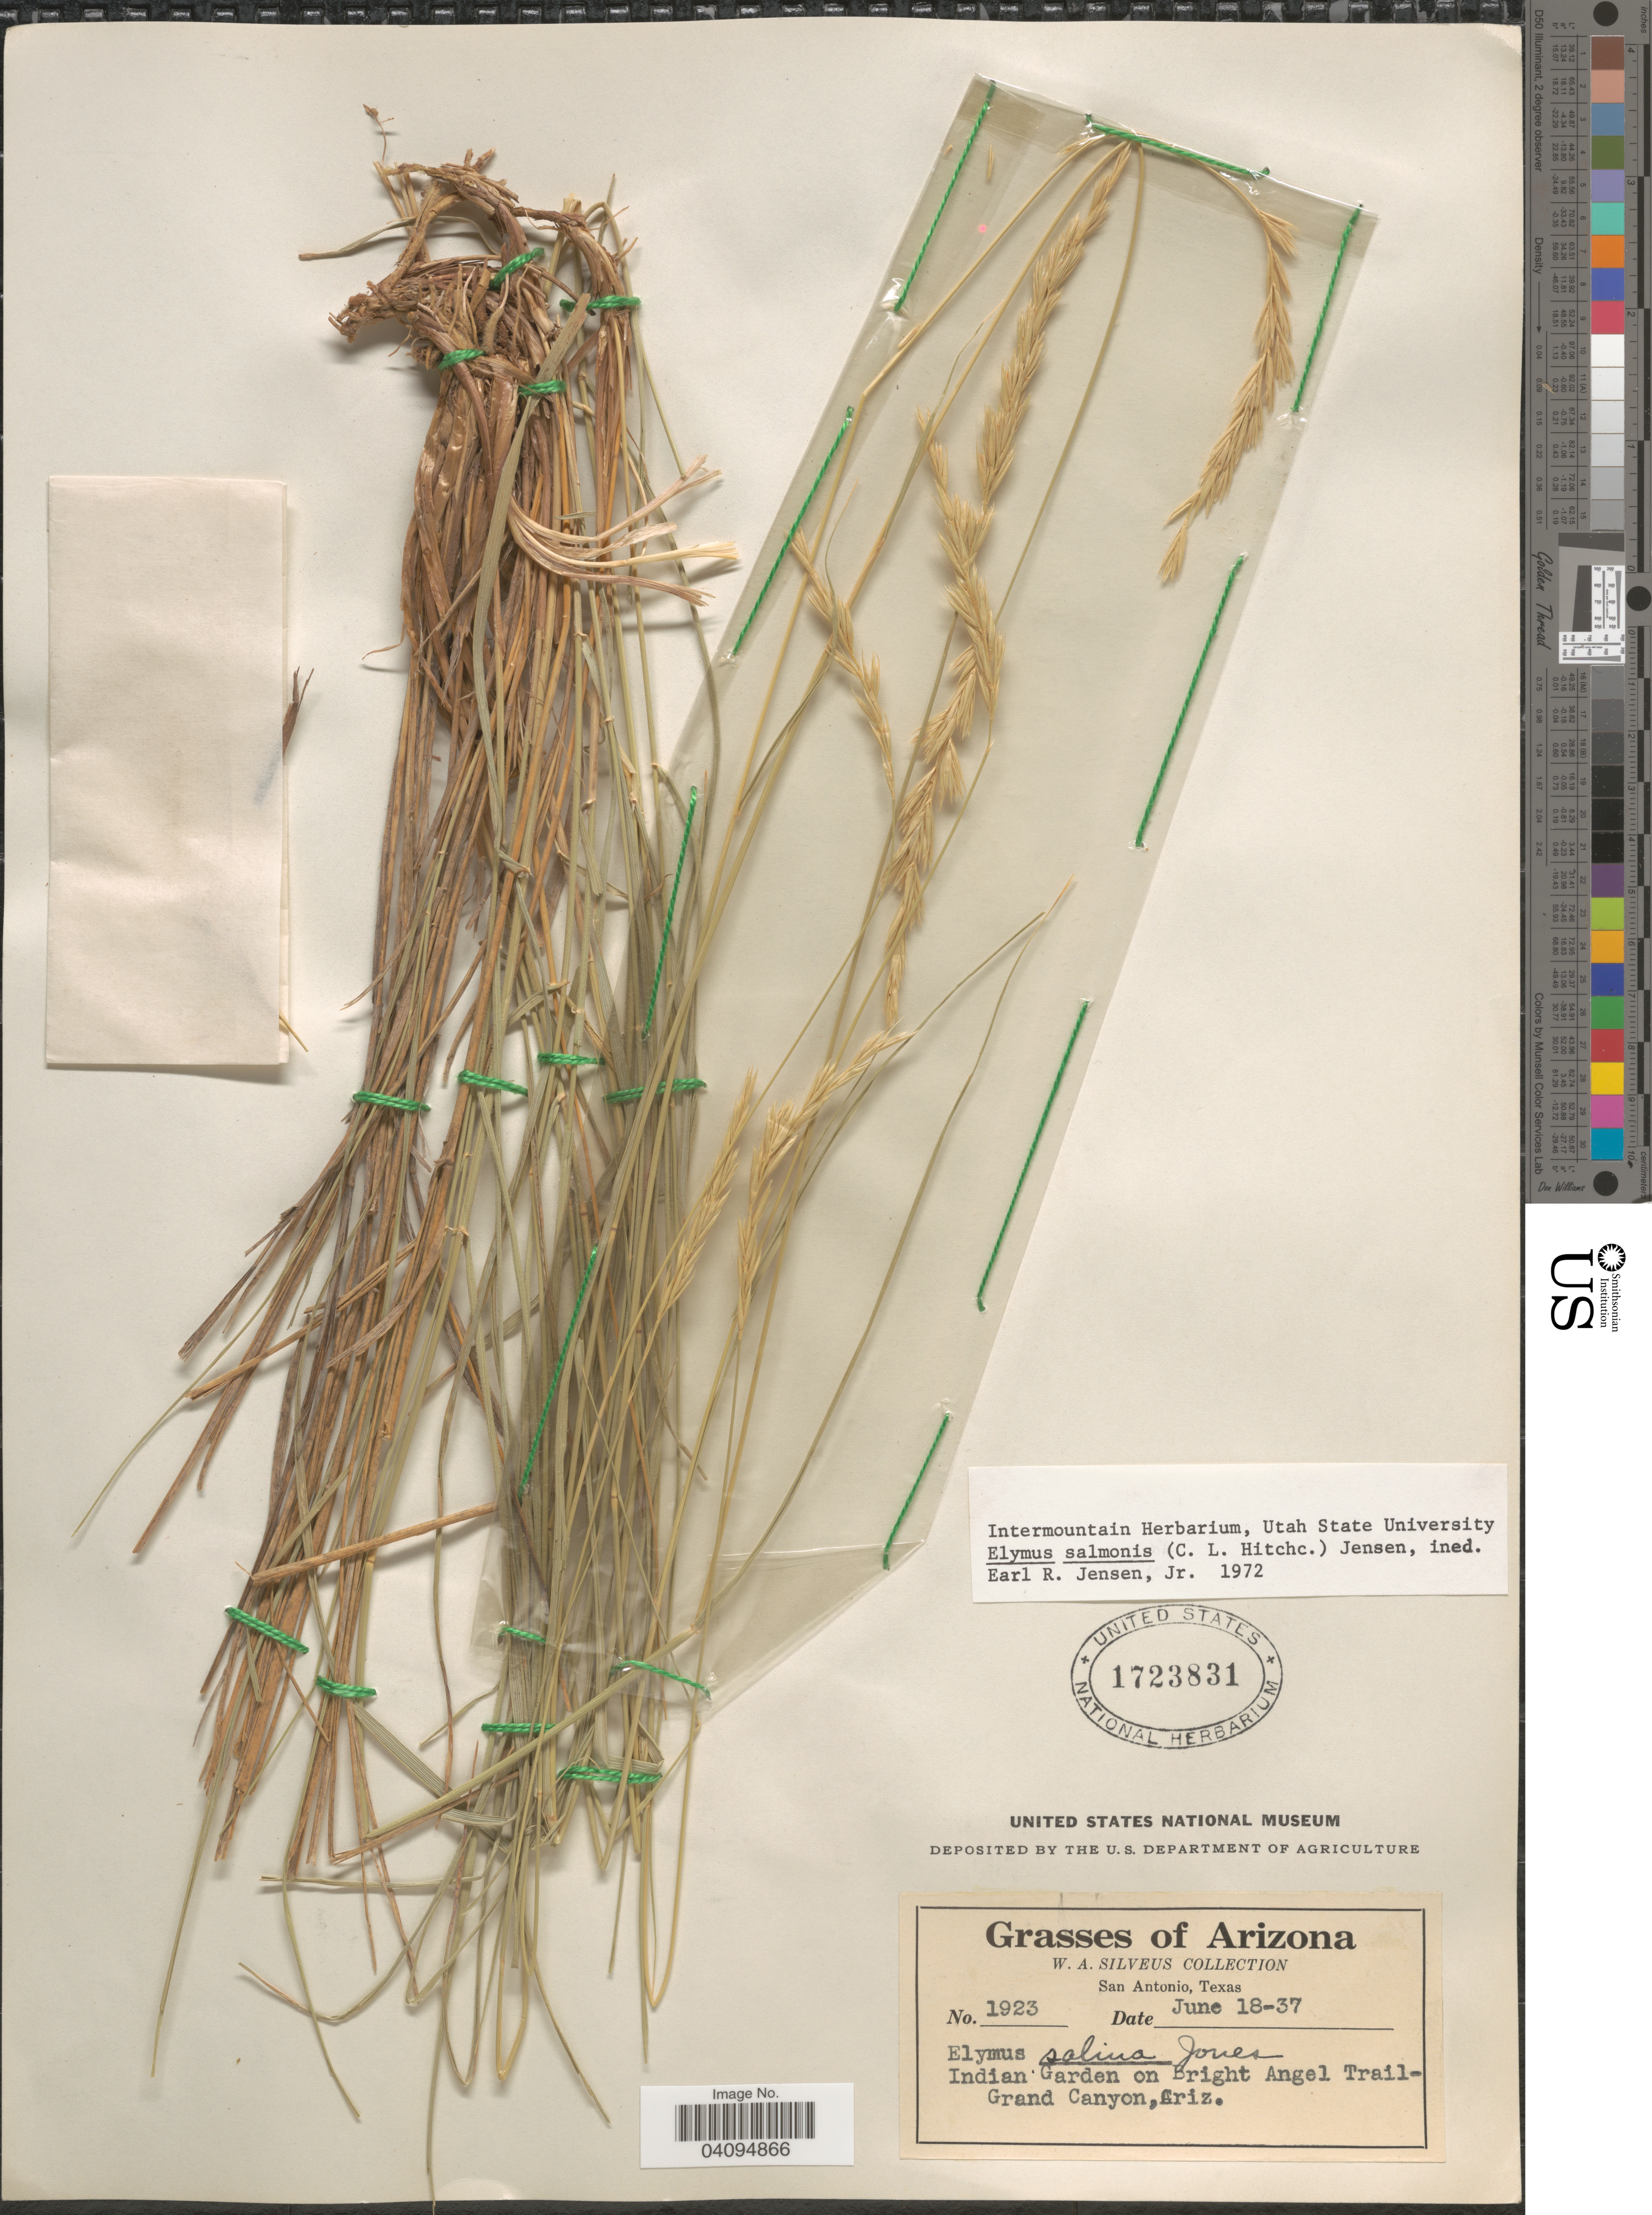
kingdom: Plantae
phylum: Tracheophyta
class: Liliopsida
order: Poales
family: Poaceae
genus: Elymus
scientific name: Elymus salmonis ined.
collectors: W. Silveus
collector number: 1923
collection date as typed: Transcribed d/m/y: 18/6/37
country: United States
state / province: Arizona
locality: Indian Garden on Bright Angel Trail-Grand Canyon.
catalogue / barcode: US 1723831